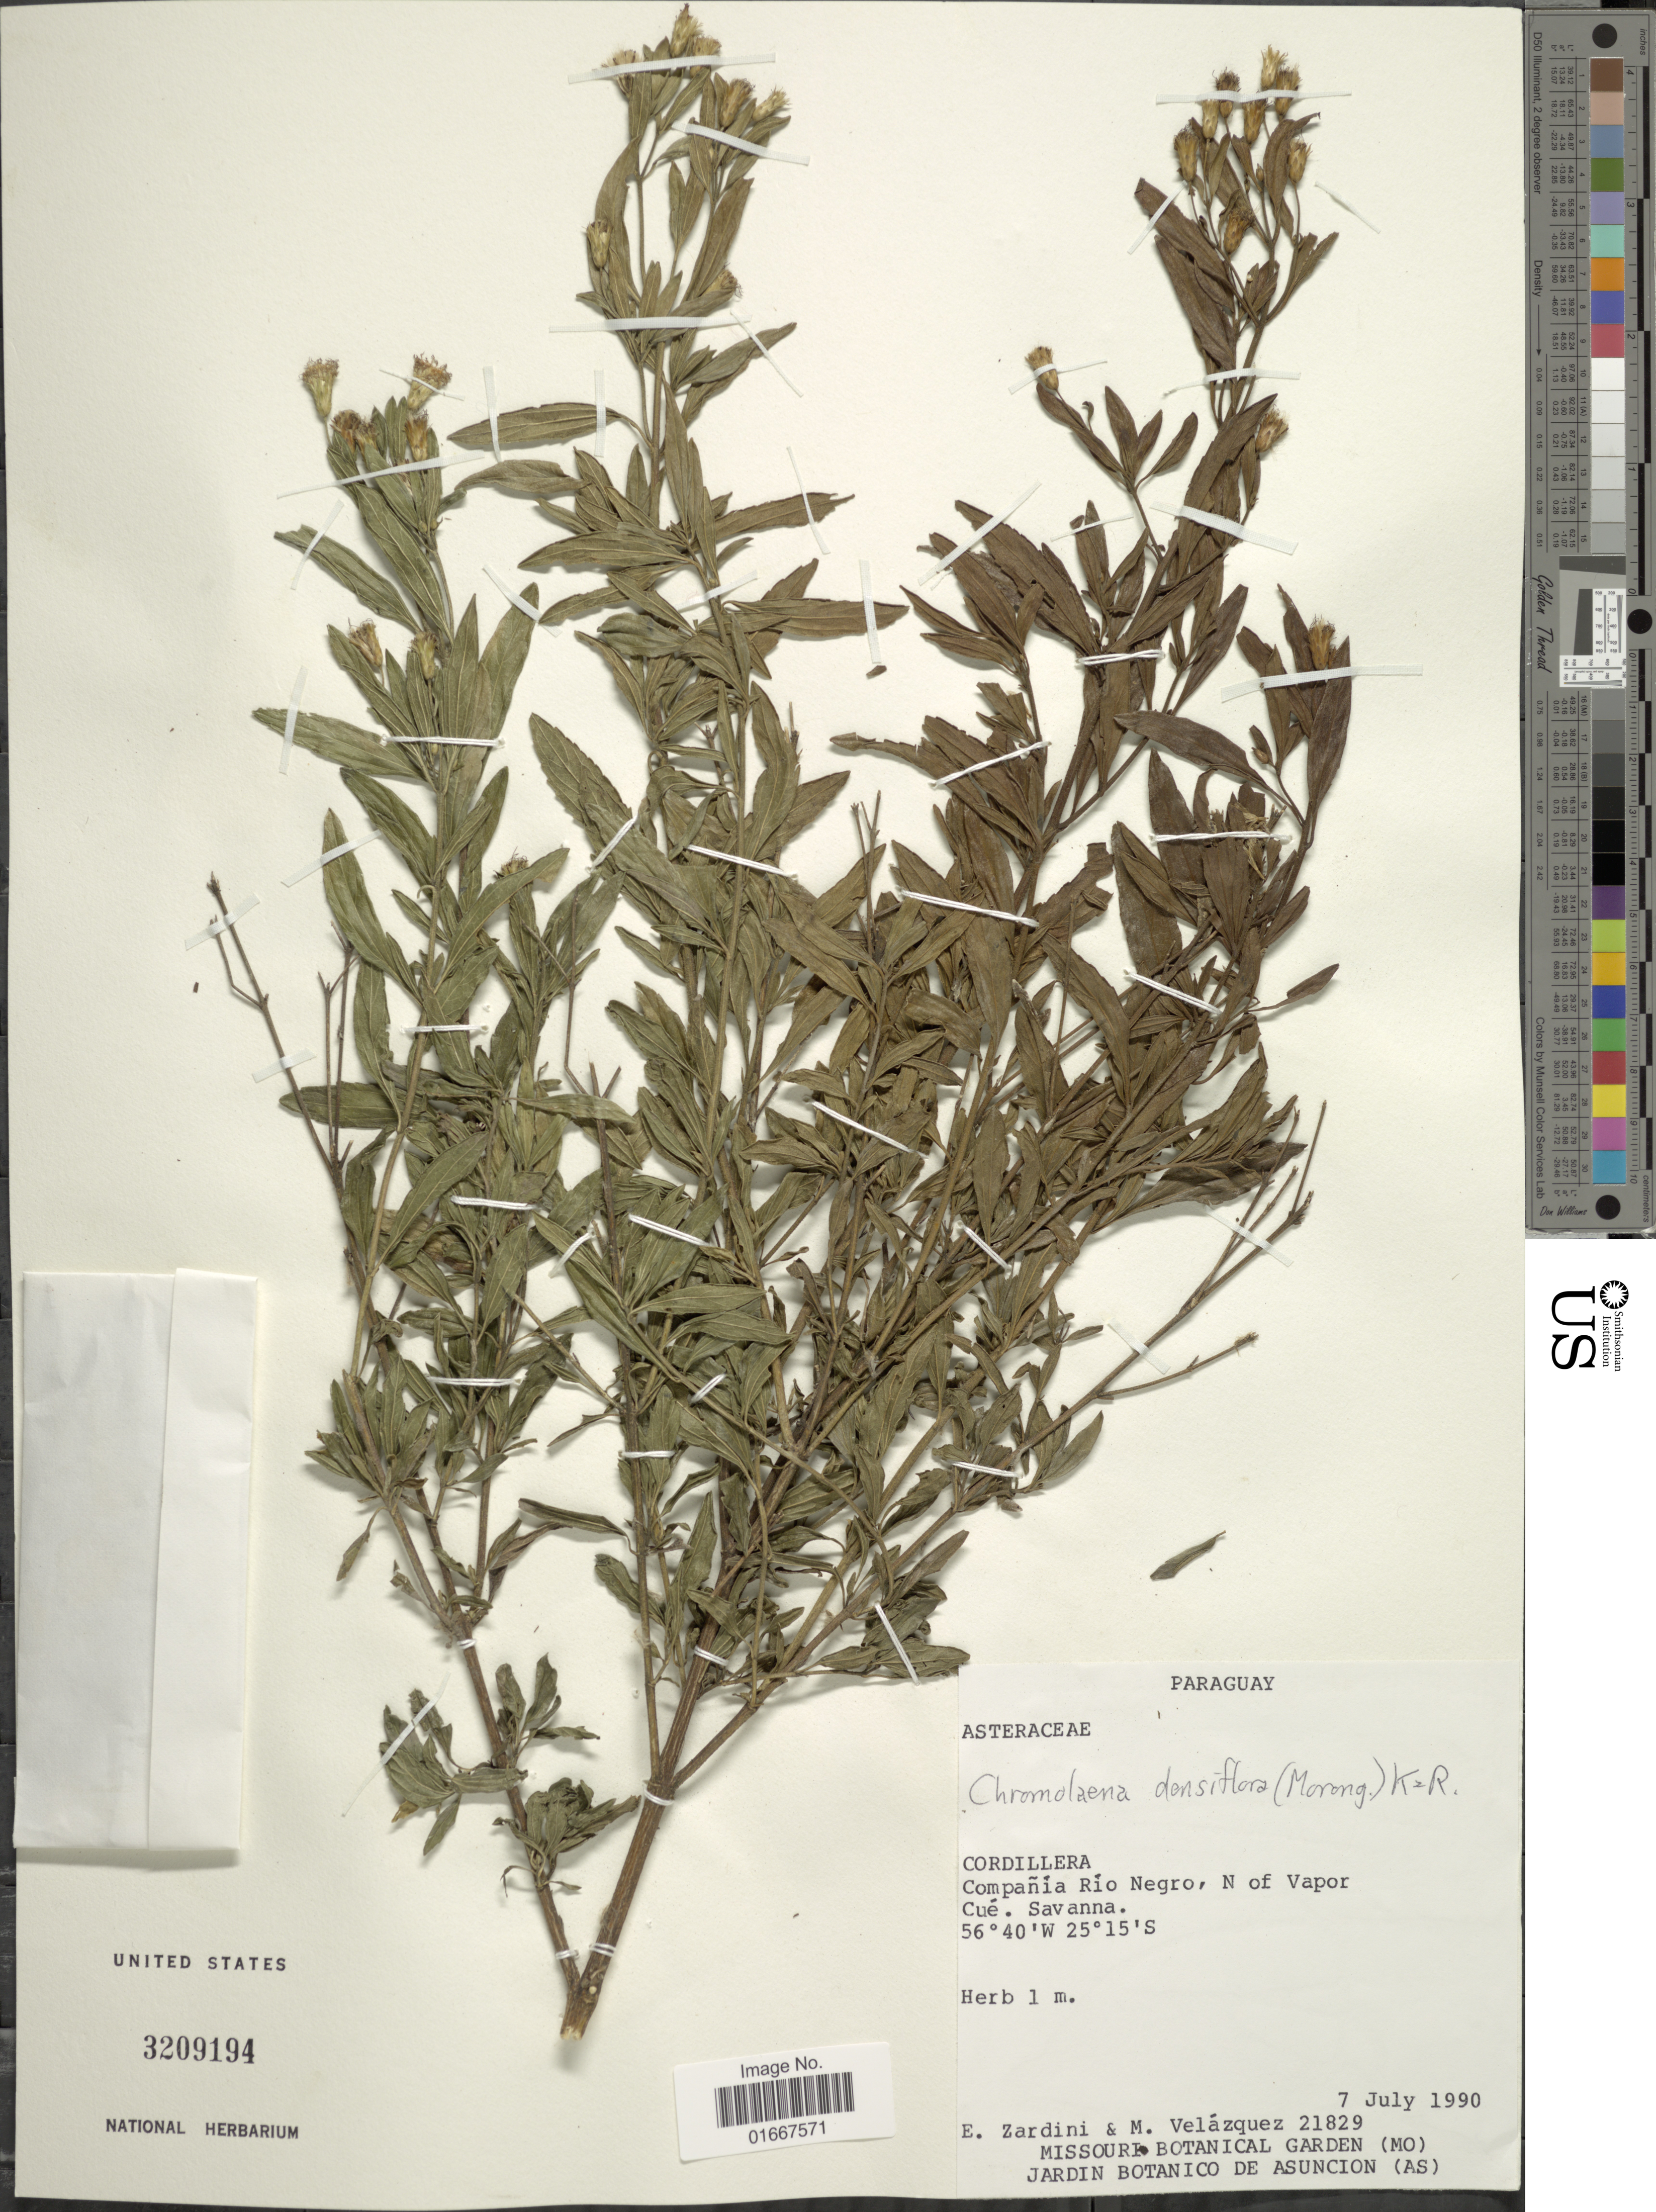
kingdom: Plantae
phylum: Tracheophyta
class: Magnoliopsida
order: Asterales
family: Asteraceae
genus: Chromolaena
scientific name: Chromolaena densiflorum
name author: (Morong) R.M. King & H. Rob.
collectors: E. M. Zardini & M. Velazquez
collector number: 21829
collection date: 1990-07-07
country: Paraguay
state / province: Cordillera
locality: Compania Rio Negro, N of Vapor, Cue. Savanna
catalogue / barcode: US 3209194